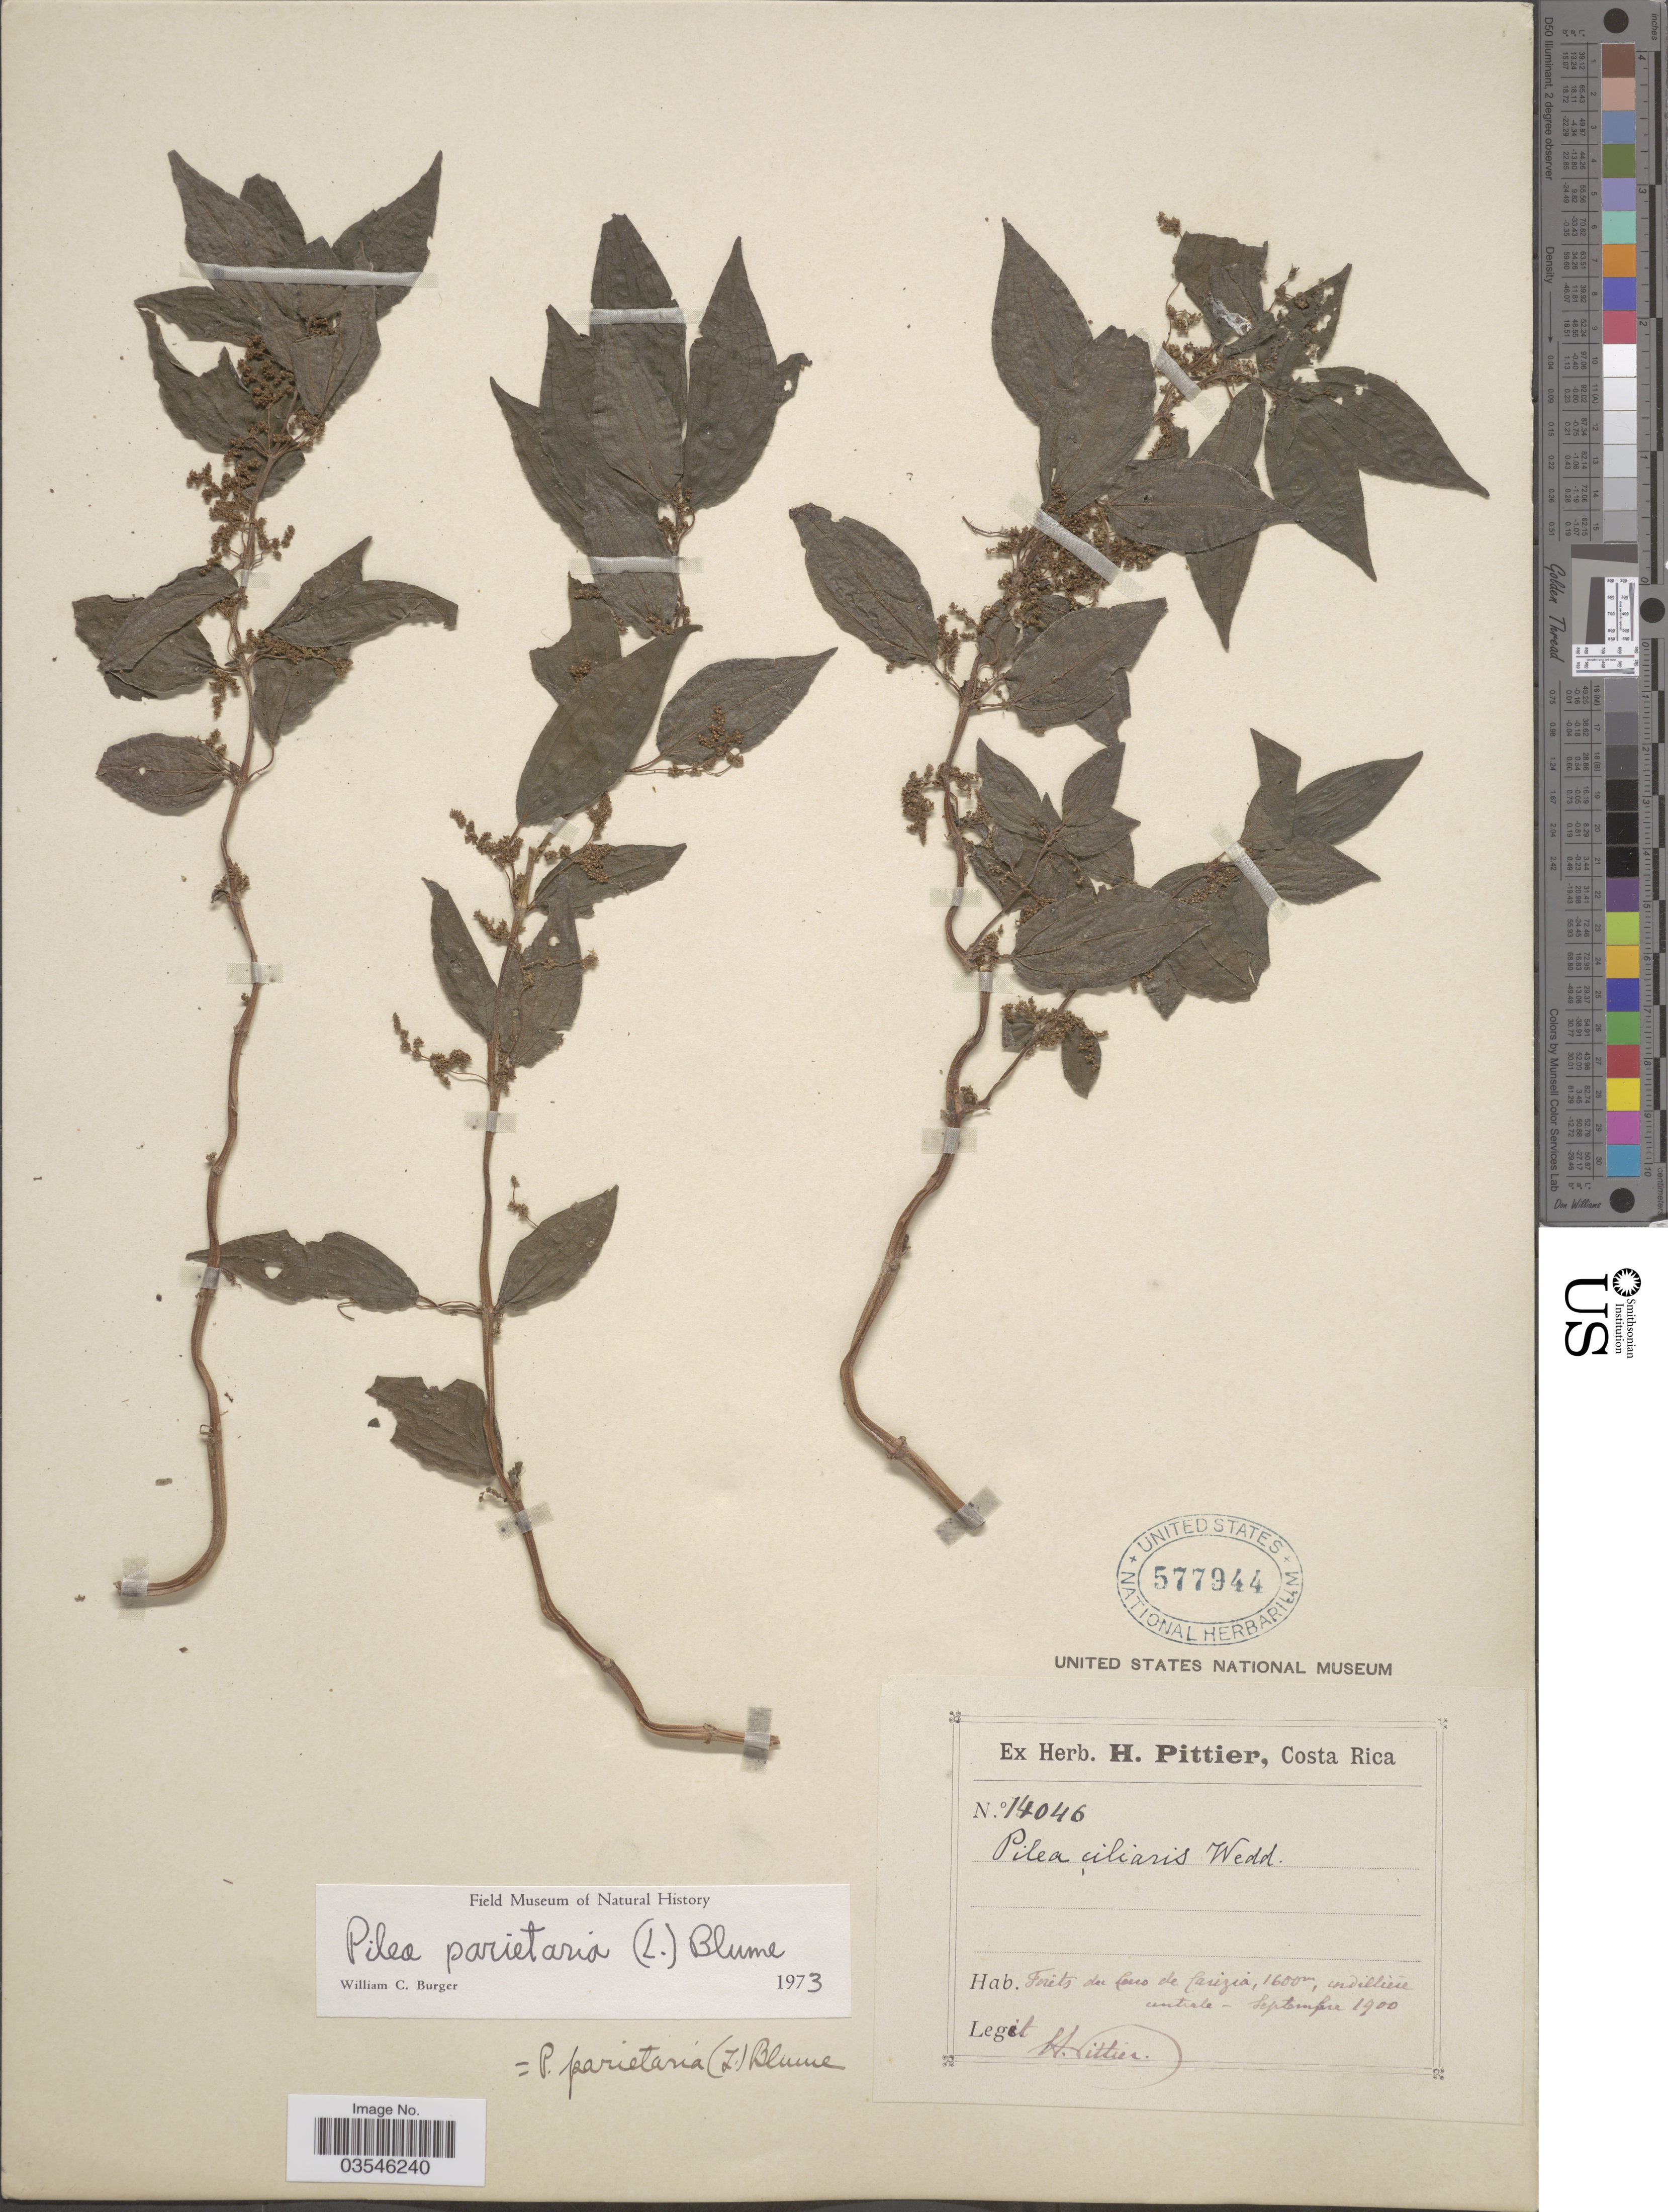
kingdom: Plantae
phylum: Tracheophyta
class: Magnoliopsida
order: Rosales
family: Urticaceae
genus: Pilea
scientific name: Pilea parietaria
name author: (L.) Blume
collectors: H. F. Pittier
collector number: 14046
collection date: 1900-09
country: Costa Rica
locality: Forêts du Ceris de Carejia, cordillera centrale.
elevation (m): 1600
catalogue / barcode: US 577944